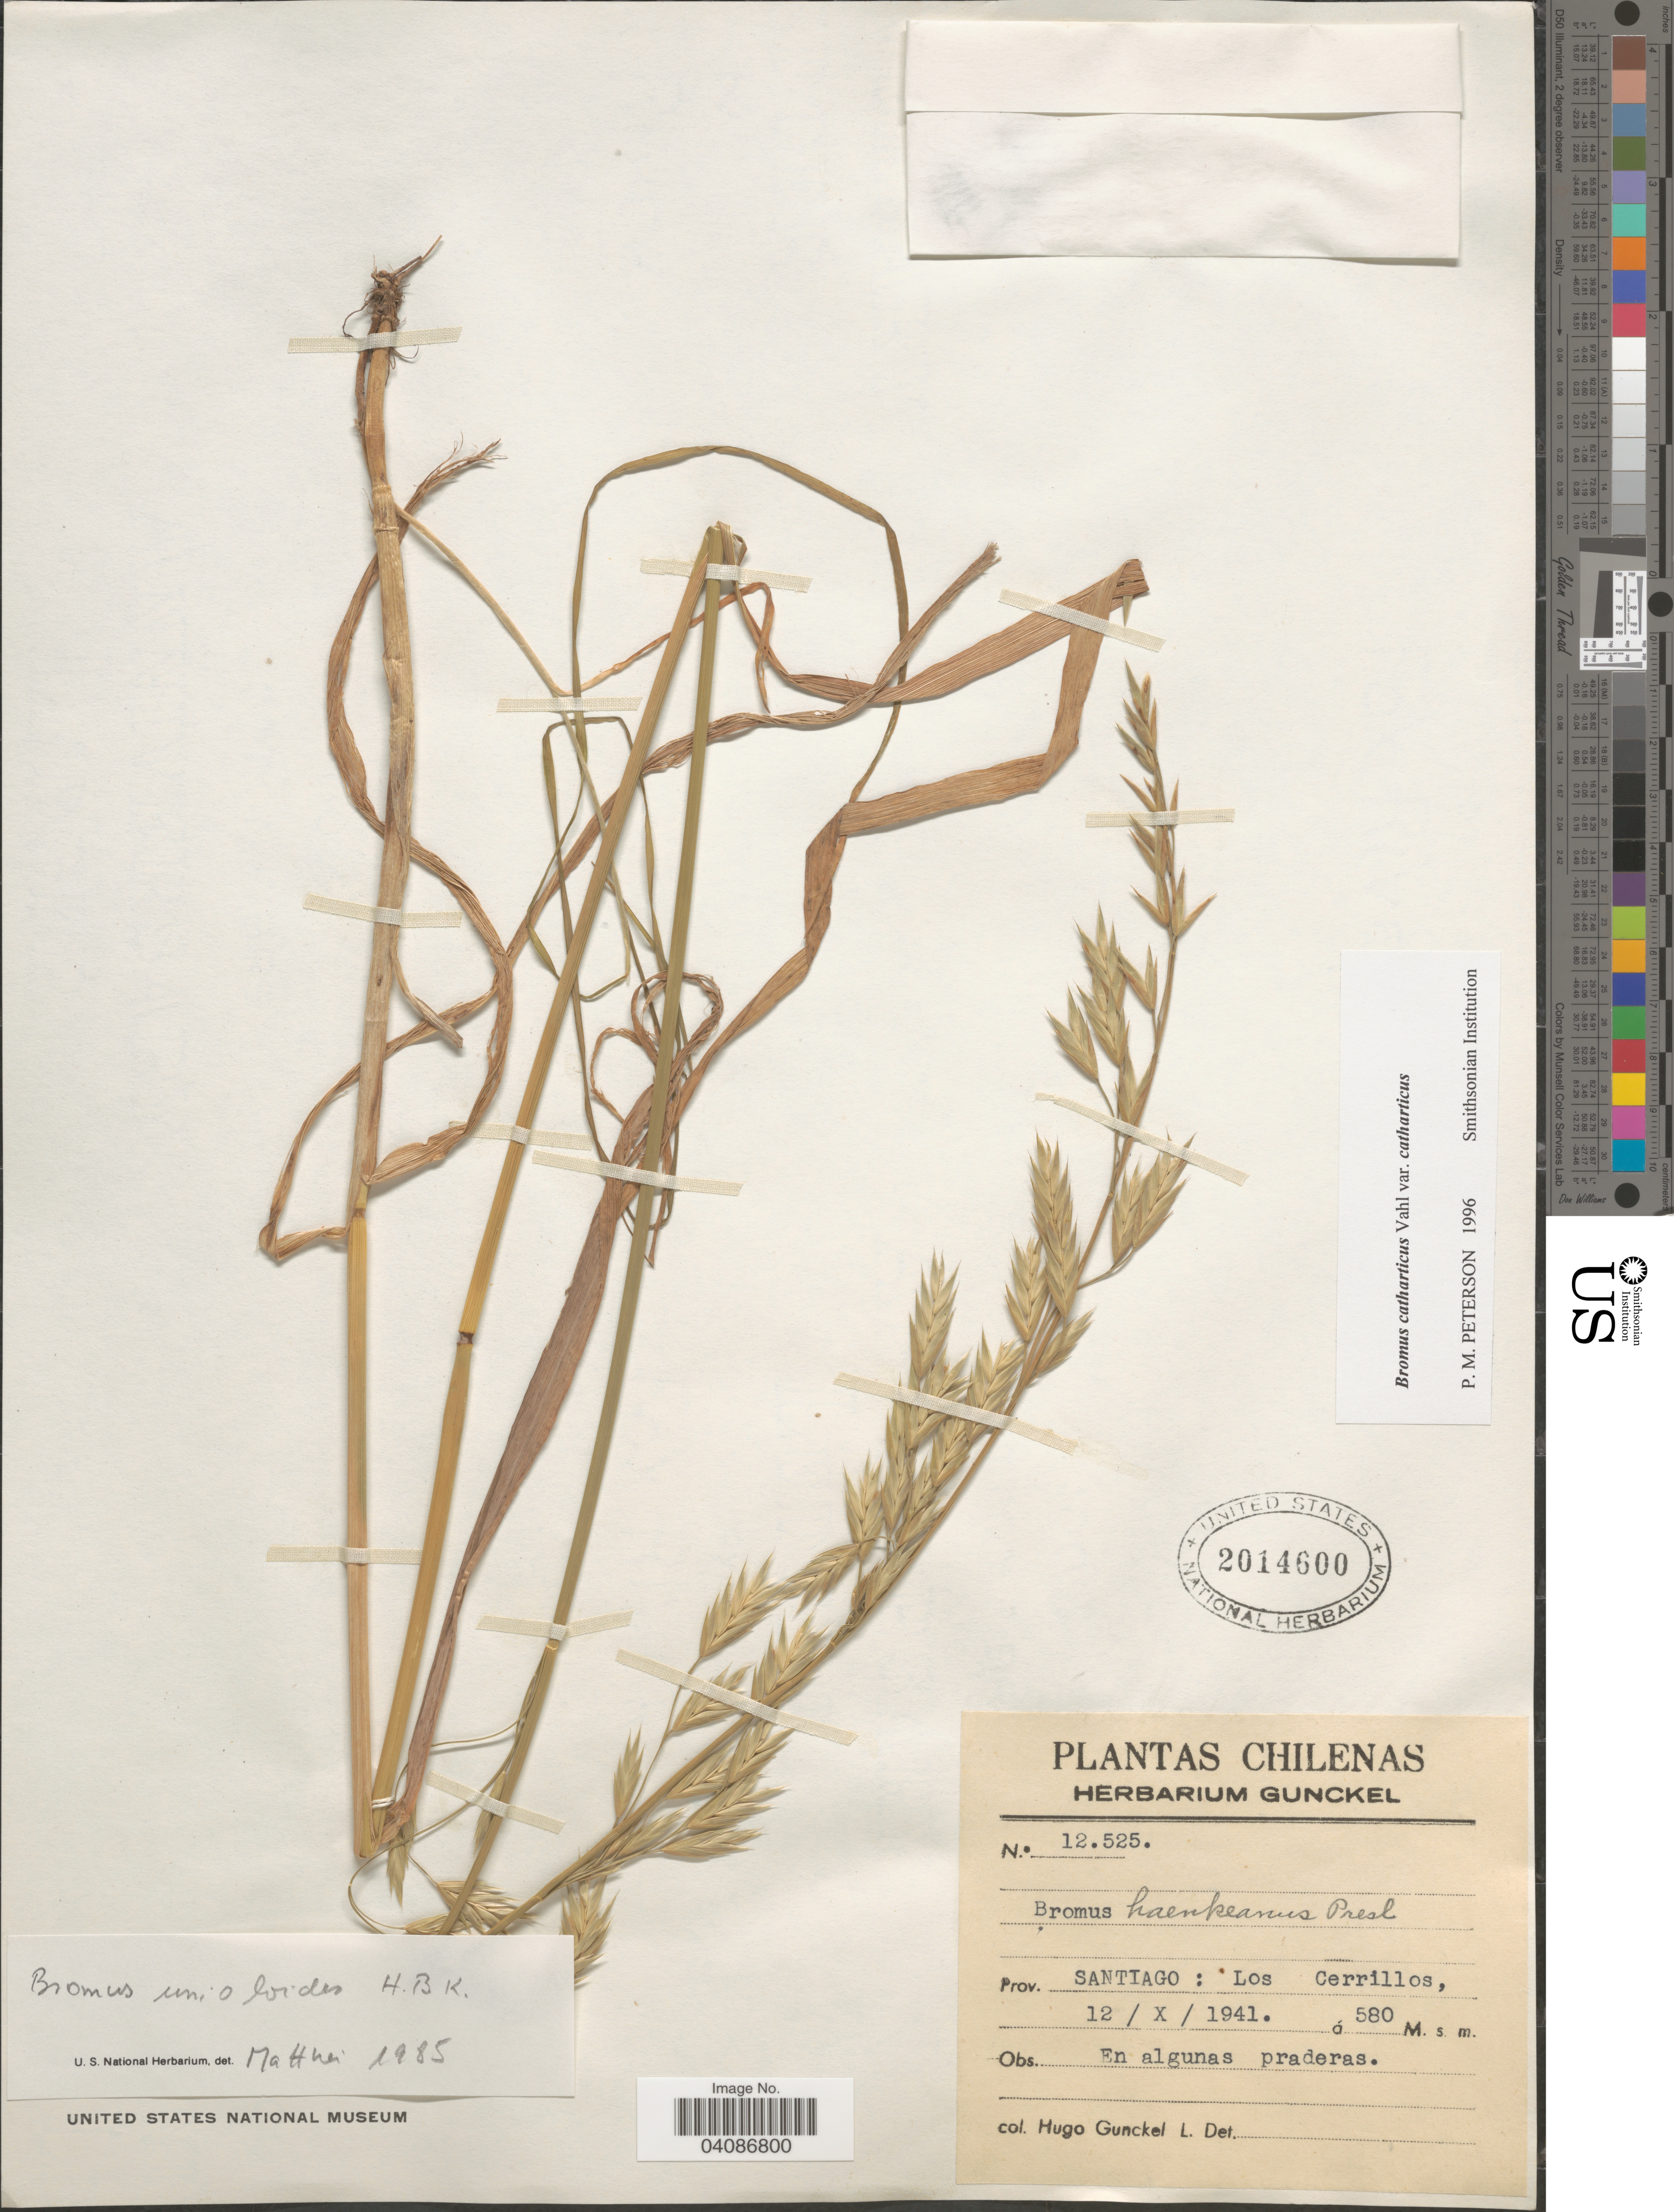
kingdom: Plantae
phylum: Tracheophyta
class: Liliopsida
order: Poales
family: Poaceae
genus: Bromus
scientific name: Bromus catharticus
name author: Vahl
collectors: H. Gunckel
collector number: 12525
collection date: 1941-10-12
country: Chile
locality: Prov. Santiago : Los Cerrillos.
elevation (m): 580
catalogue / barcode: US 2014600